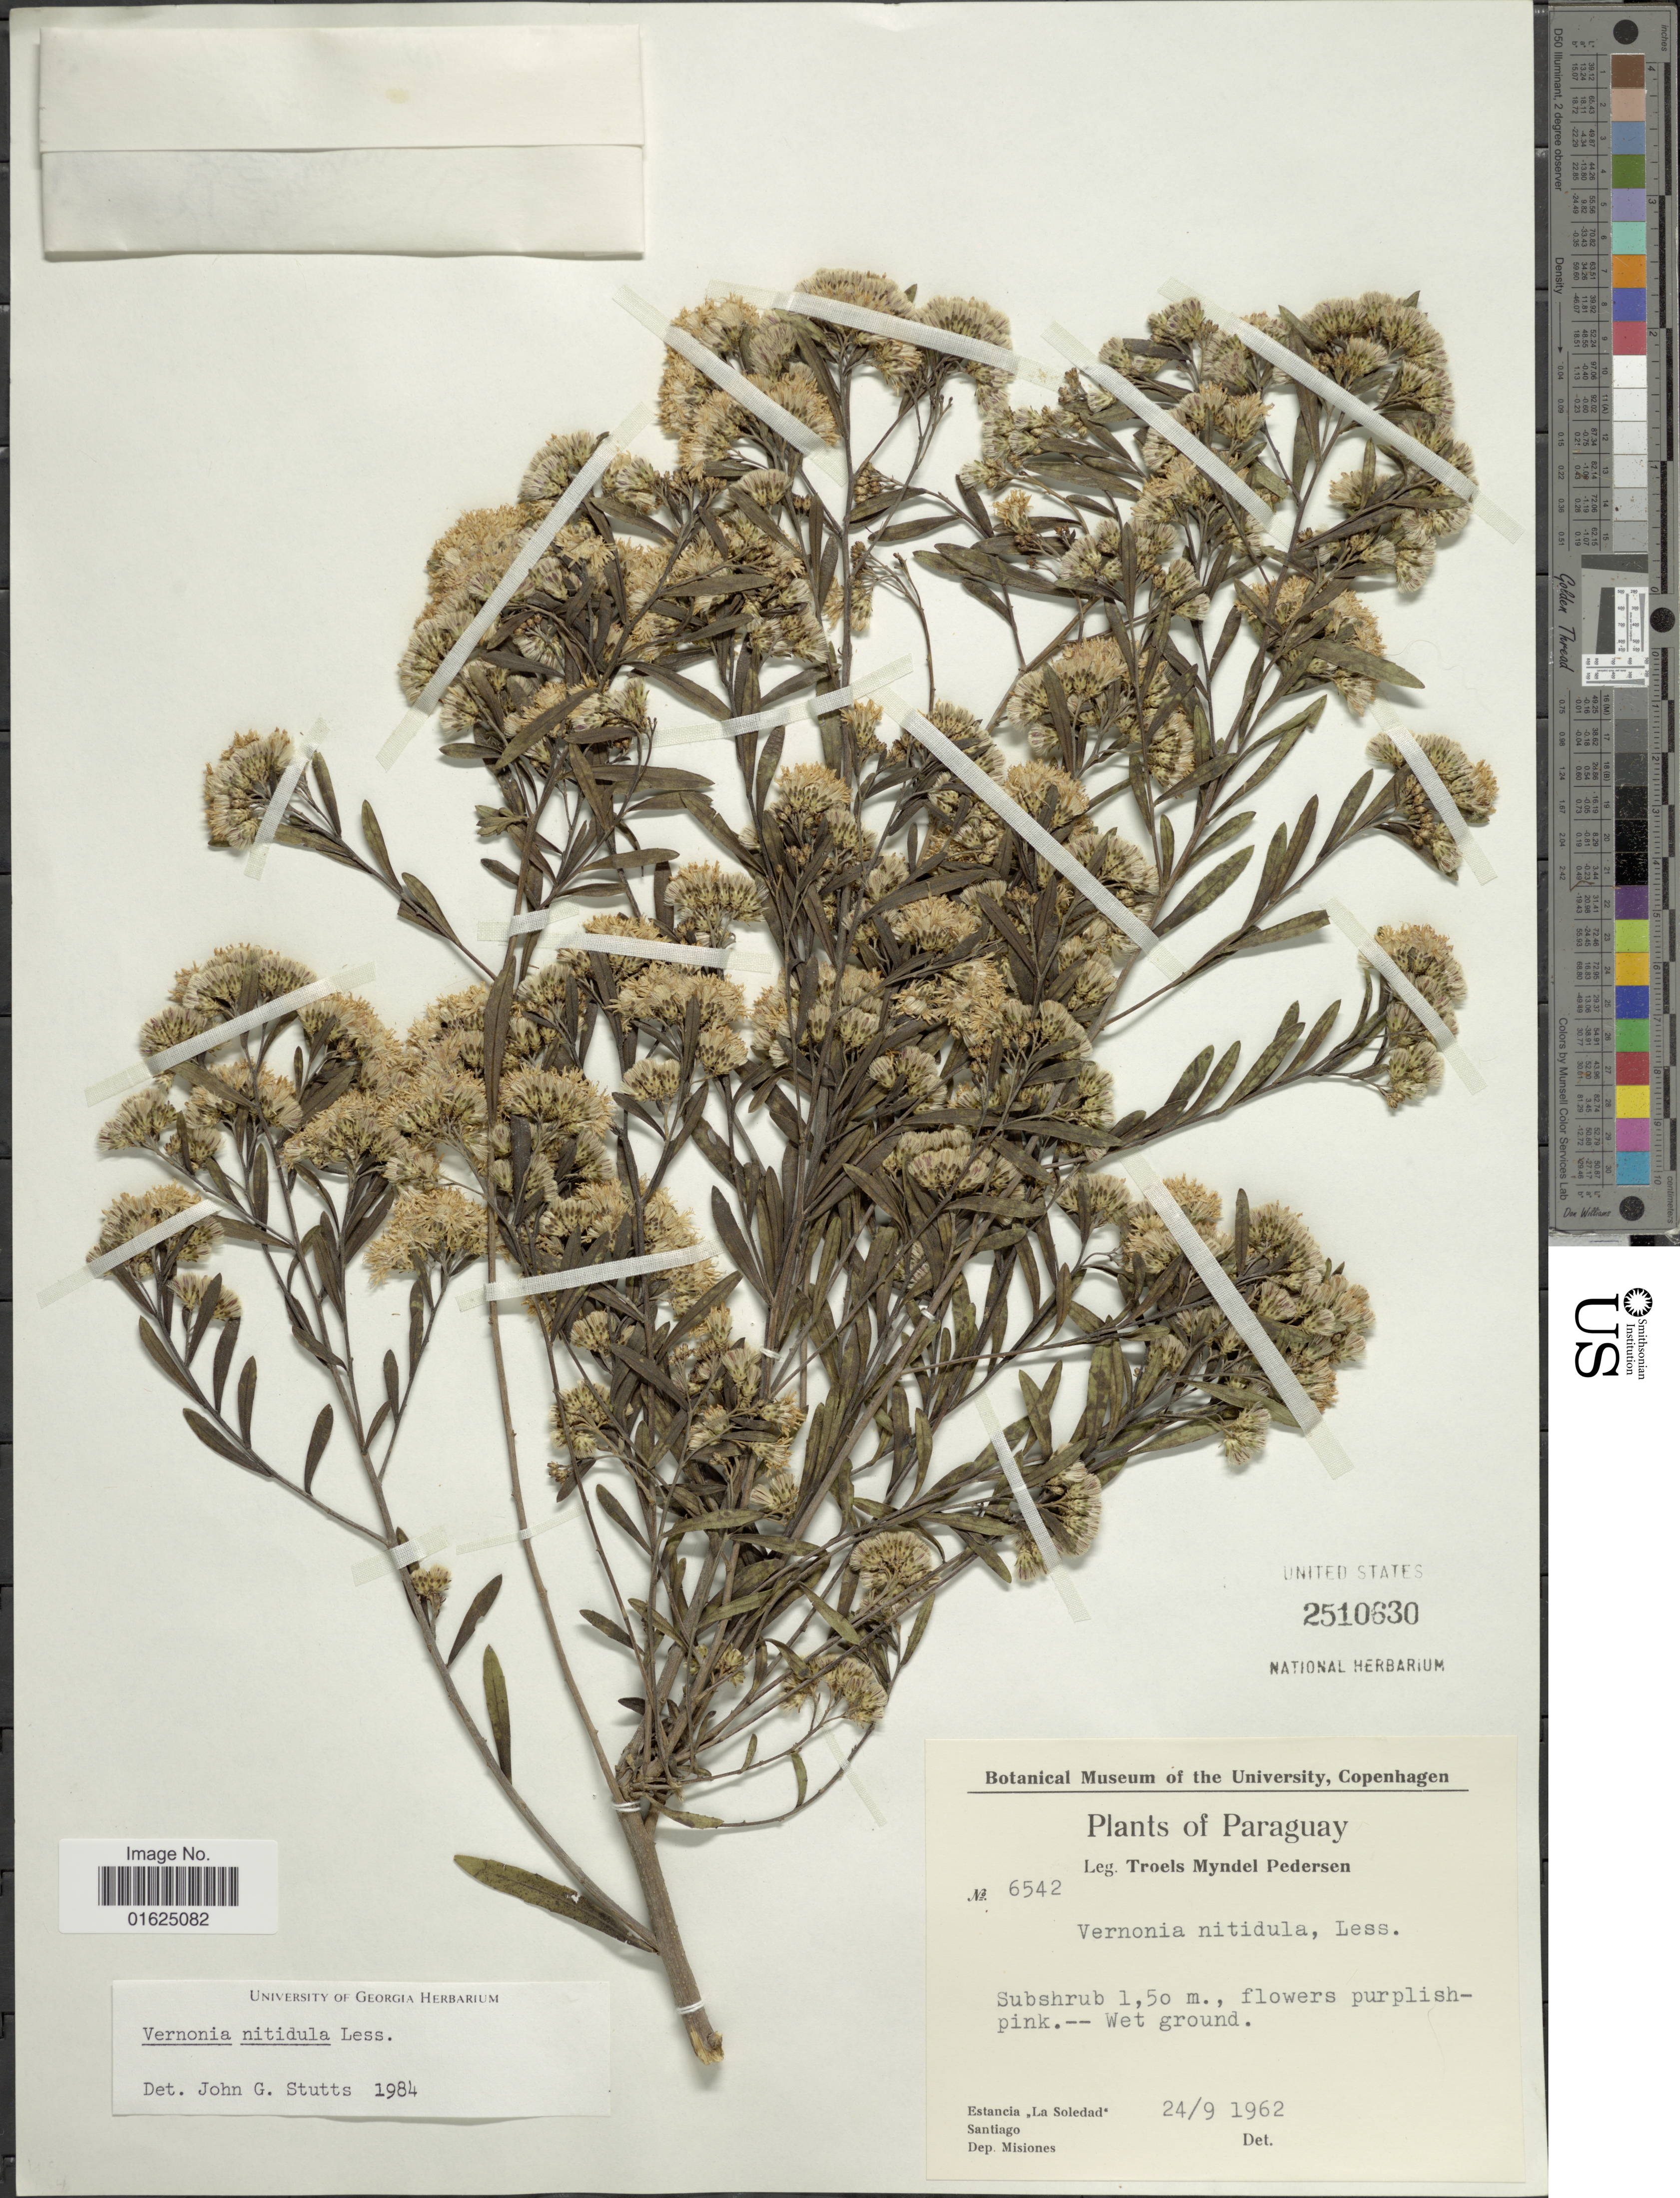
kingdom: Plantae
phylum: Tracheophyta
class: Magnoliopsida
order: Asterales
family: Asteraceae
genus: Vernonanthura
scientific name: Vernonanthura montevidensis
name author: (Spreng.) H. Rob.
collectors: T. Pederson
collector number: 6542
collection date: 1962-09-24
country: Paraguay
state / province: Misiones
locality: Estancia ,,La Soledad' Santiago, Dep. Misiones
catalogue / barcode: US 2510630